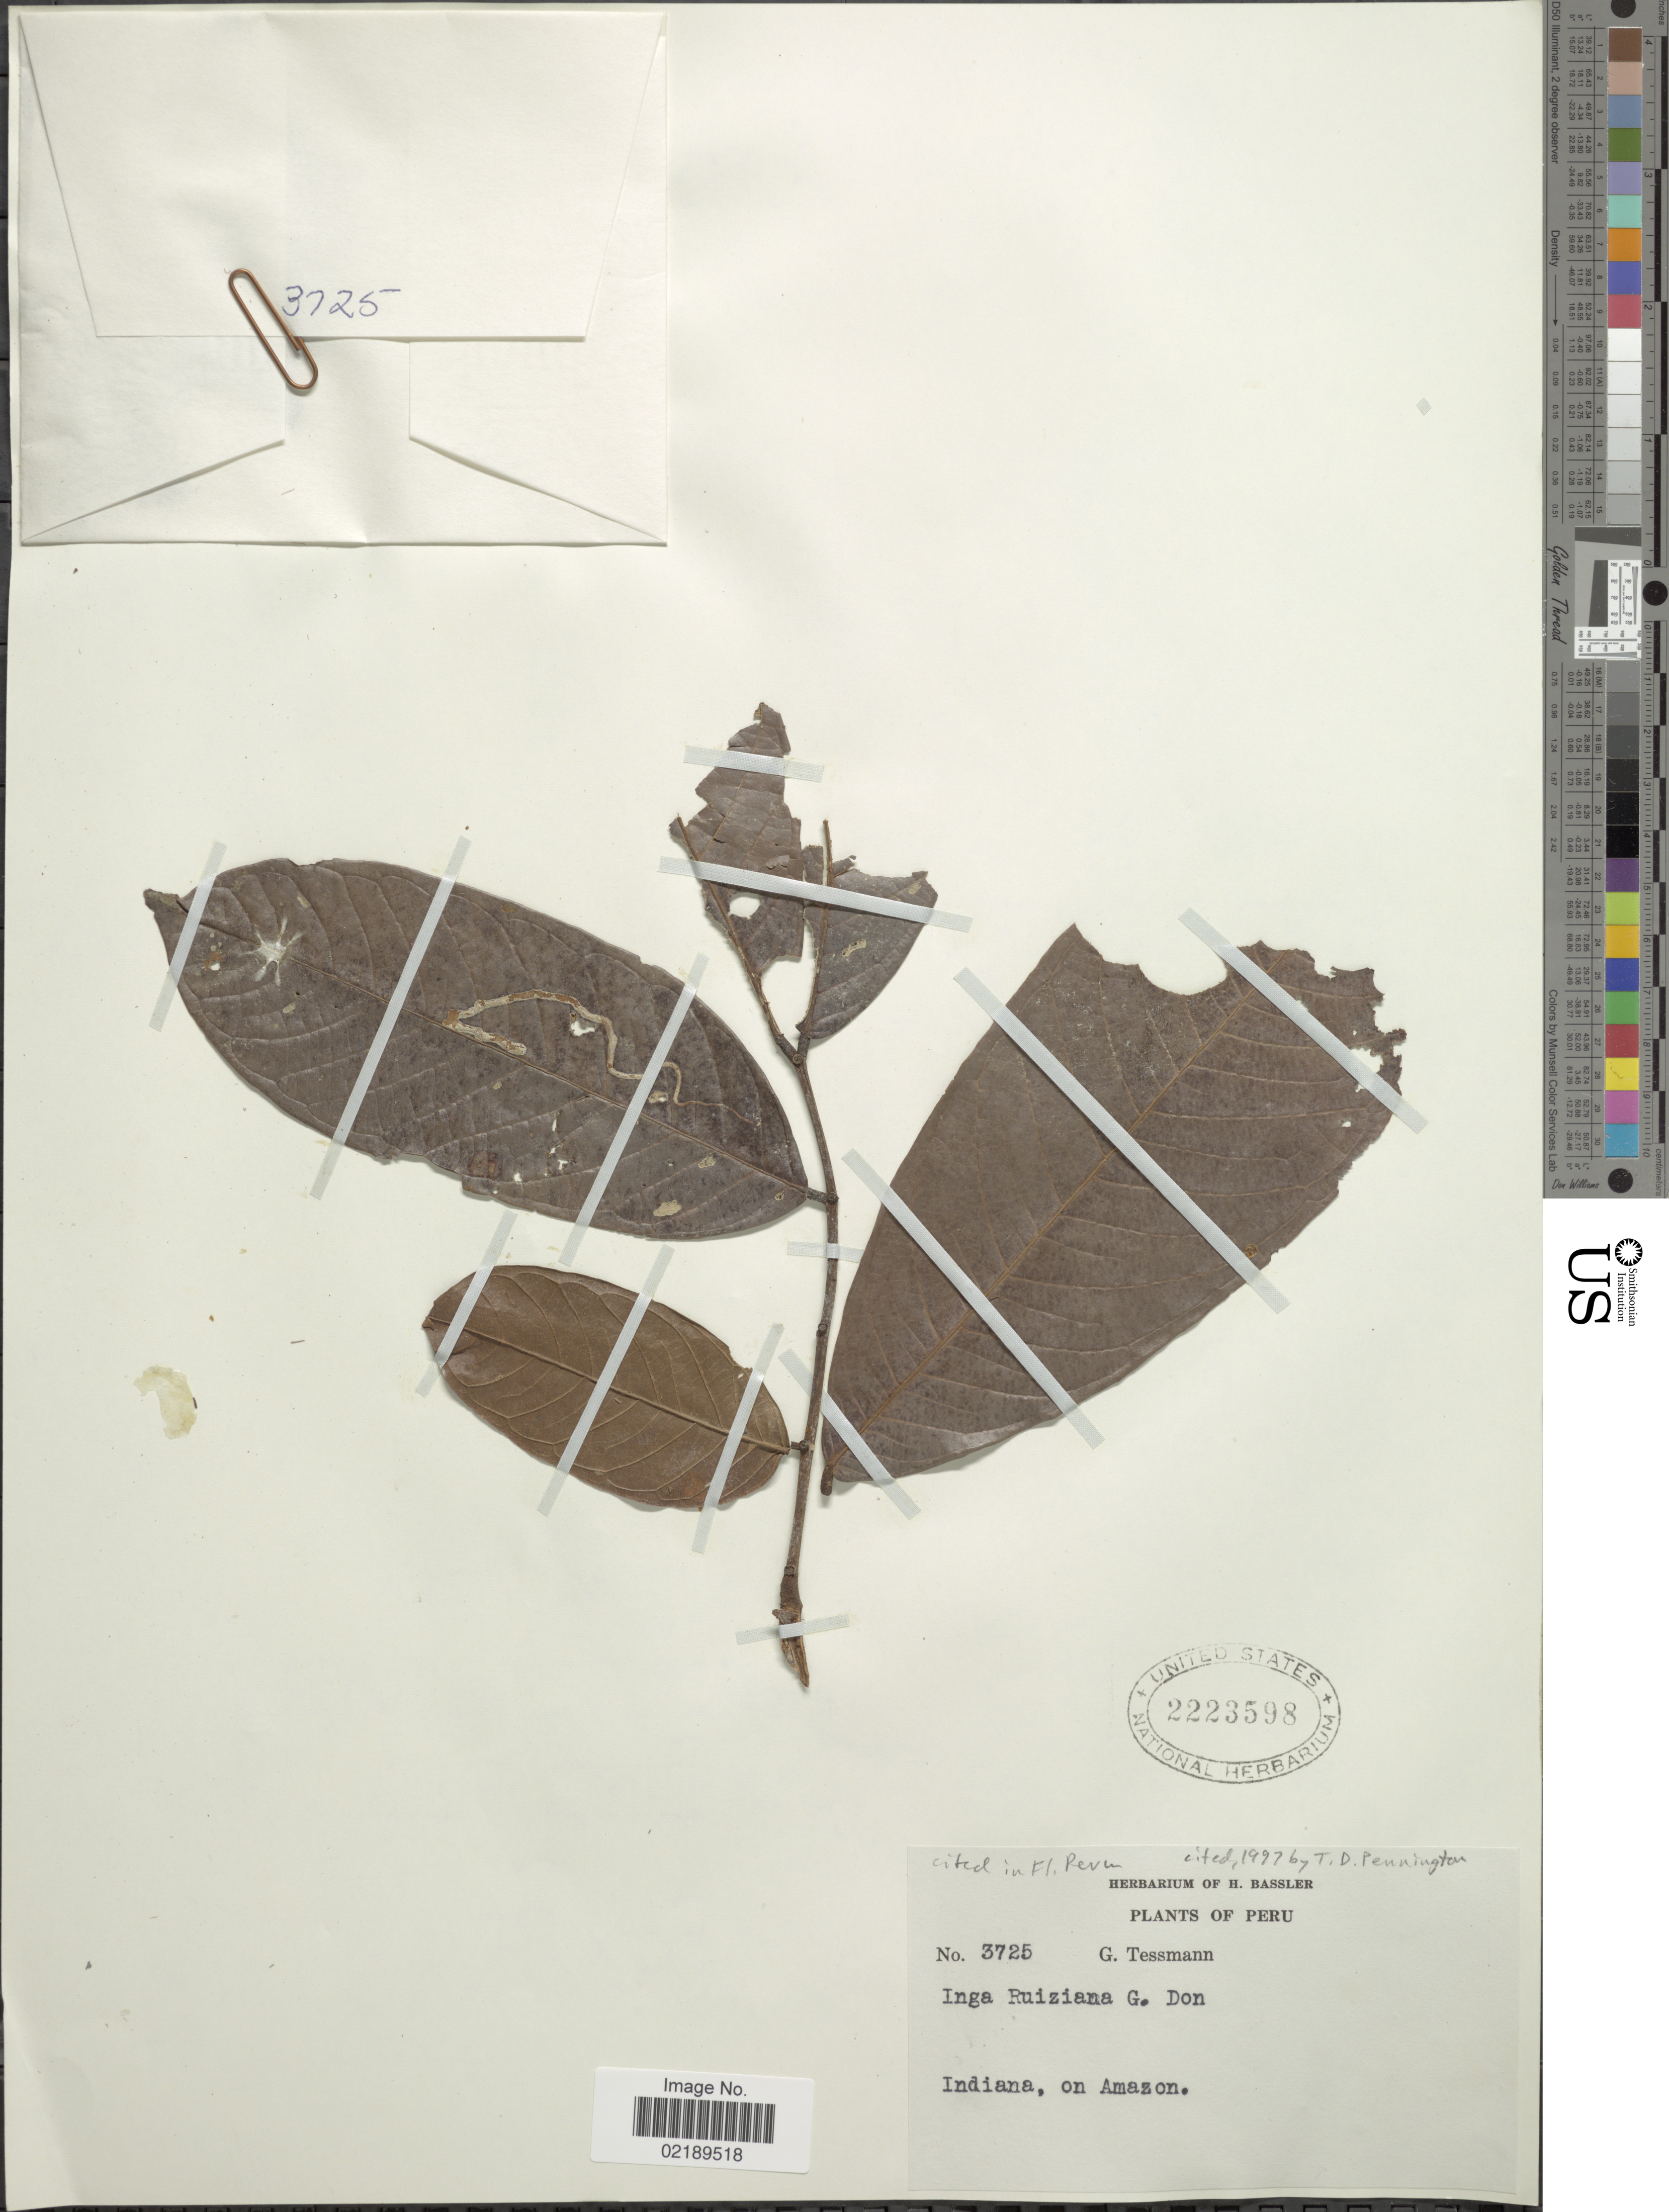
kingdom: Plantae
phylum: Tracheophyta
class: Magnoliopsida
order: Fabales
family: Fabaceae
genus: Inga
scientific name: Inga ruiziana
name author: G. Don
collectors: G. Tessmann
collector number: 3725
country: Peru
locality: Indiana, on Amazon.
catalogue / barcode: US 2223598